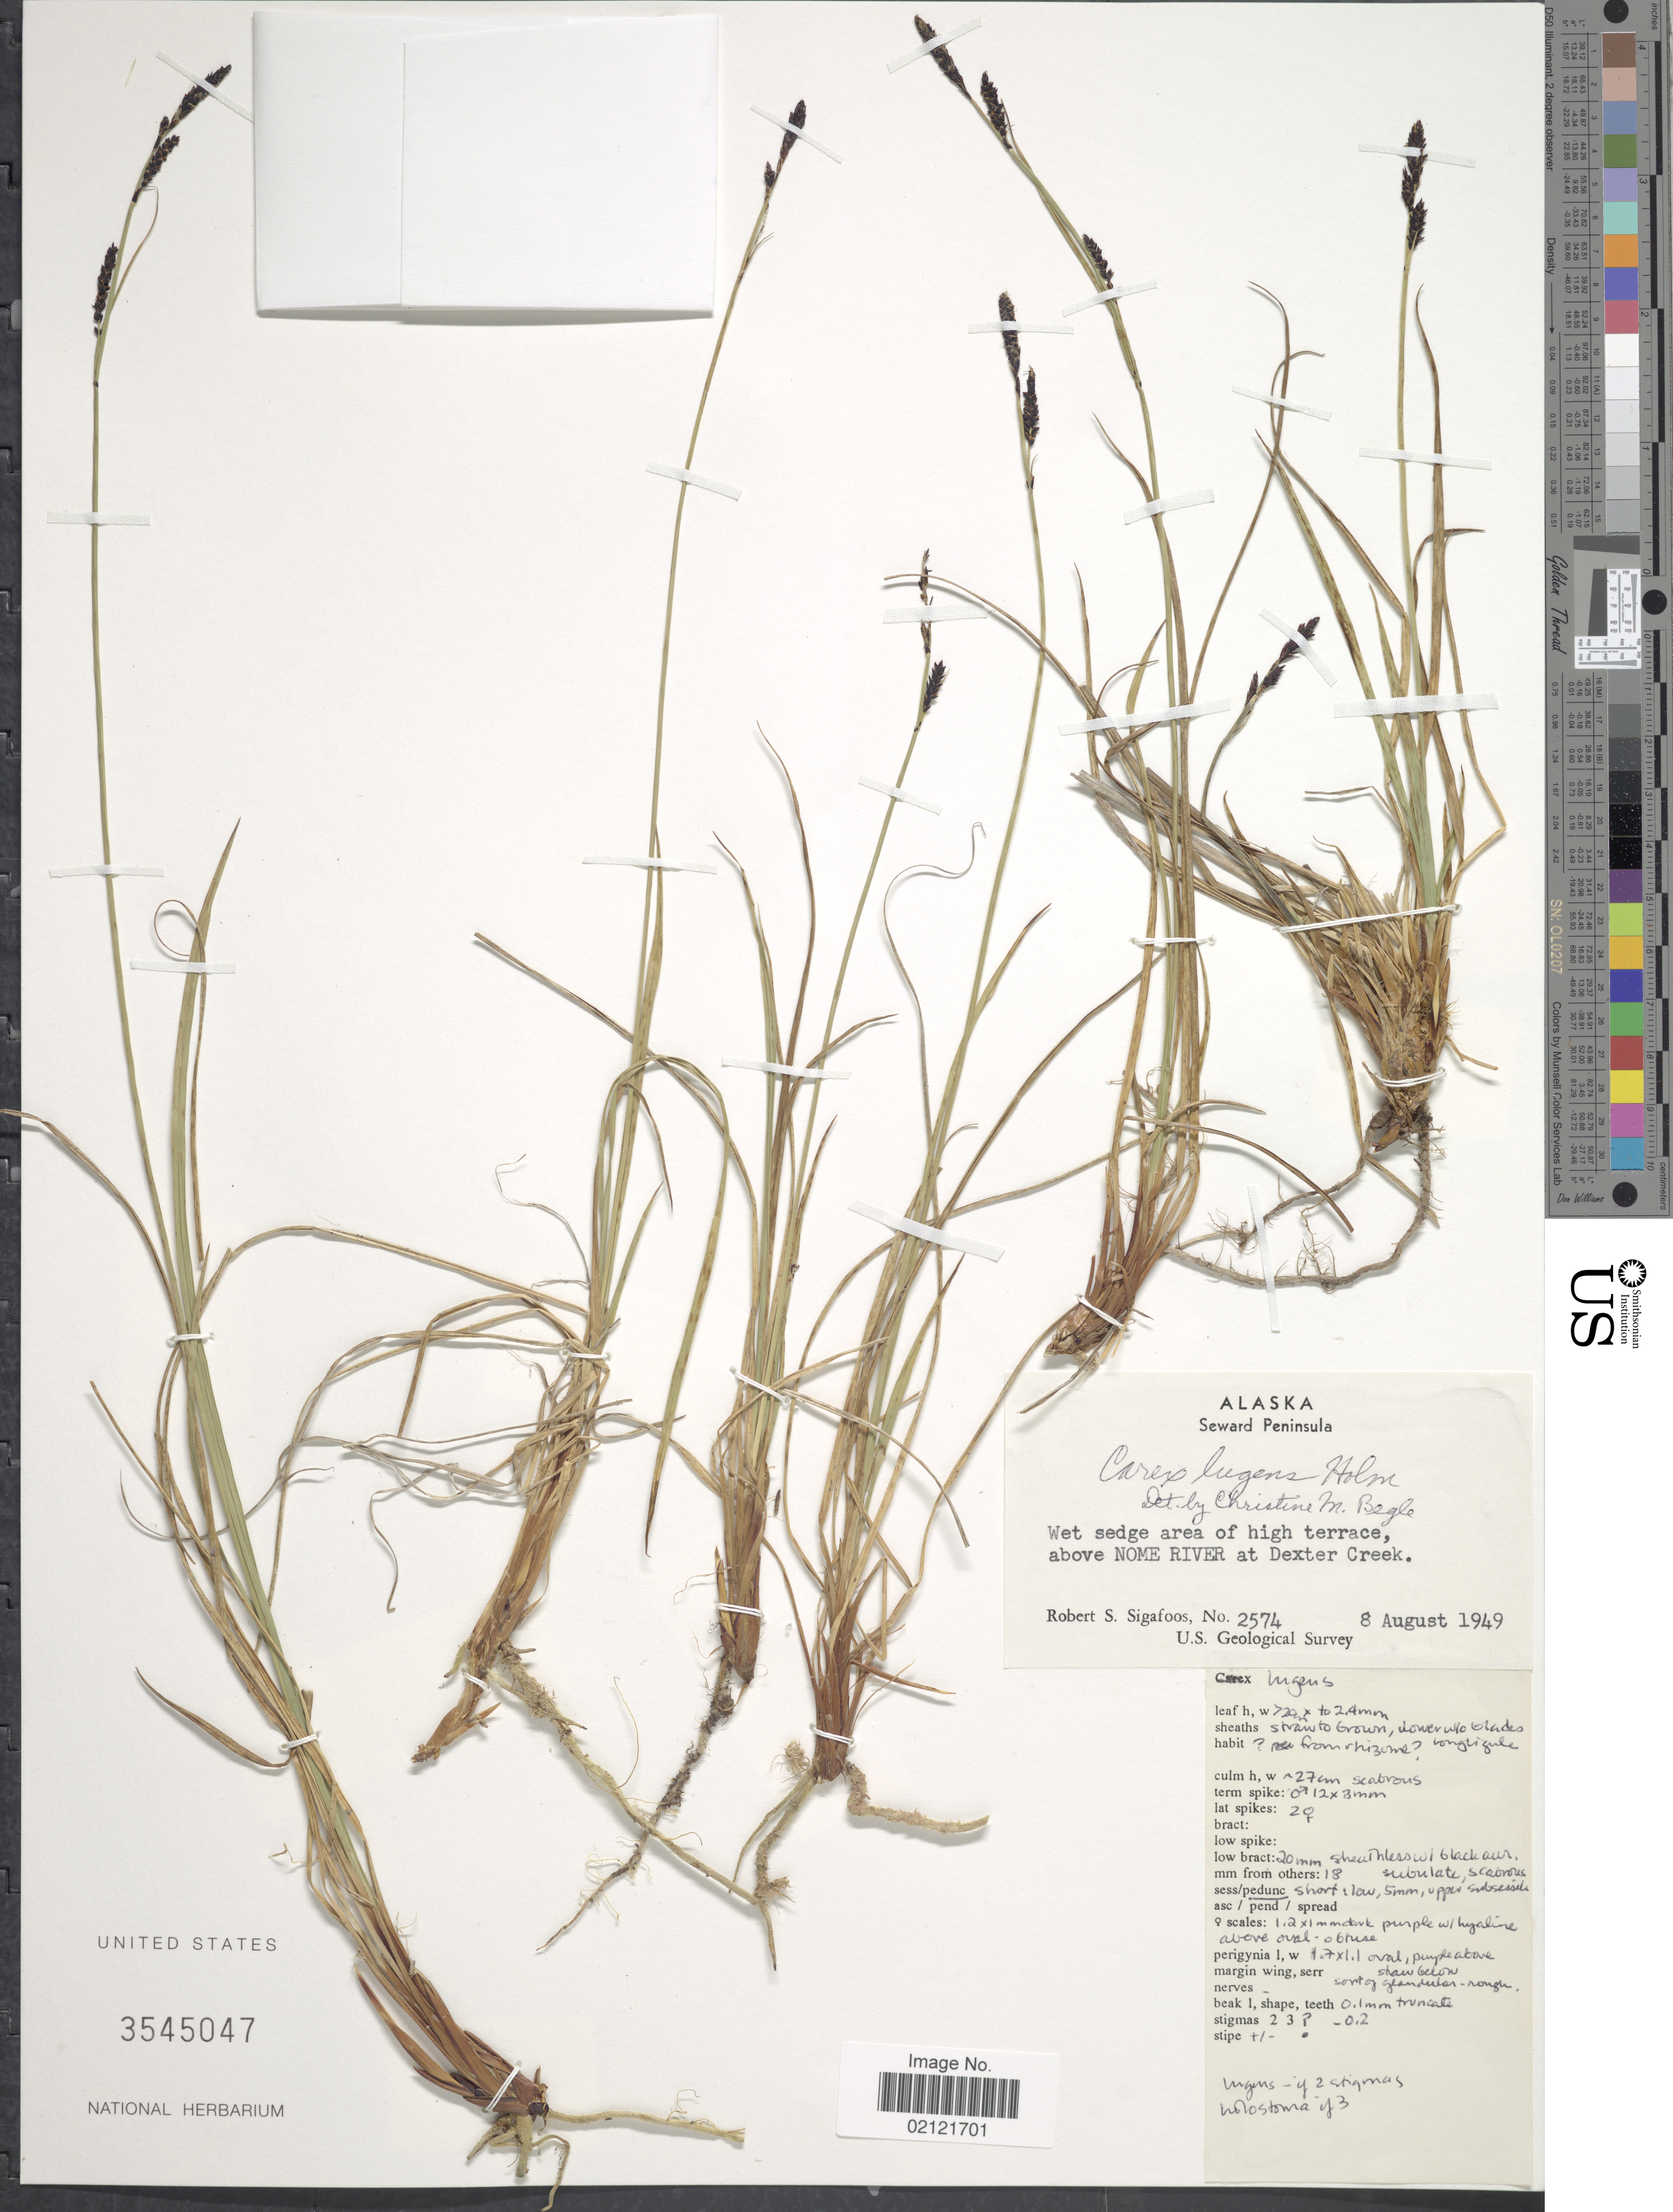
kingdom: Plantae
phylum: Tracheophyta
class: Liliopsida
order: Poales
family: Cyperaceae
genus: Carex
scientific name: Carex bigelowii subsp. lugens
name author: (Holm) T.V. Egorova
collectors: R. Sigafoos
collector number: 2574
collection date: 1949-08-08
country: United States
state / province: Alaska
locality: Seward Peninsula, above Nome River at Dexter Creek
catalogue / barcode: US 3545047